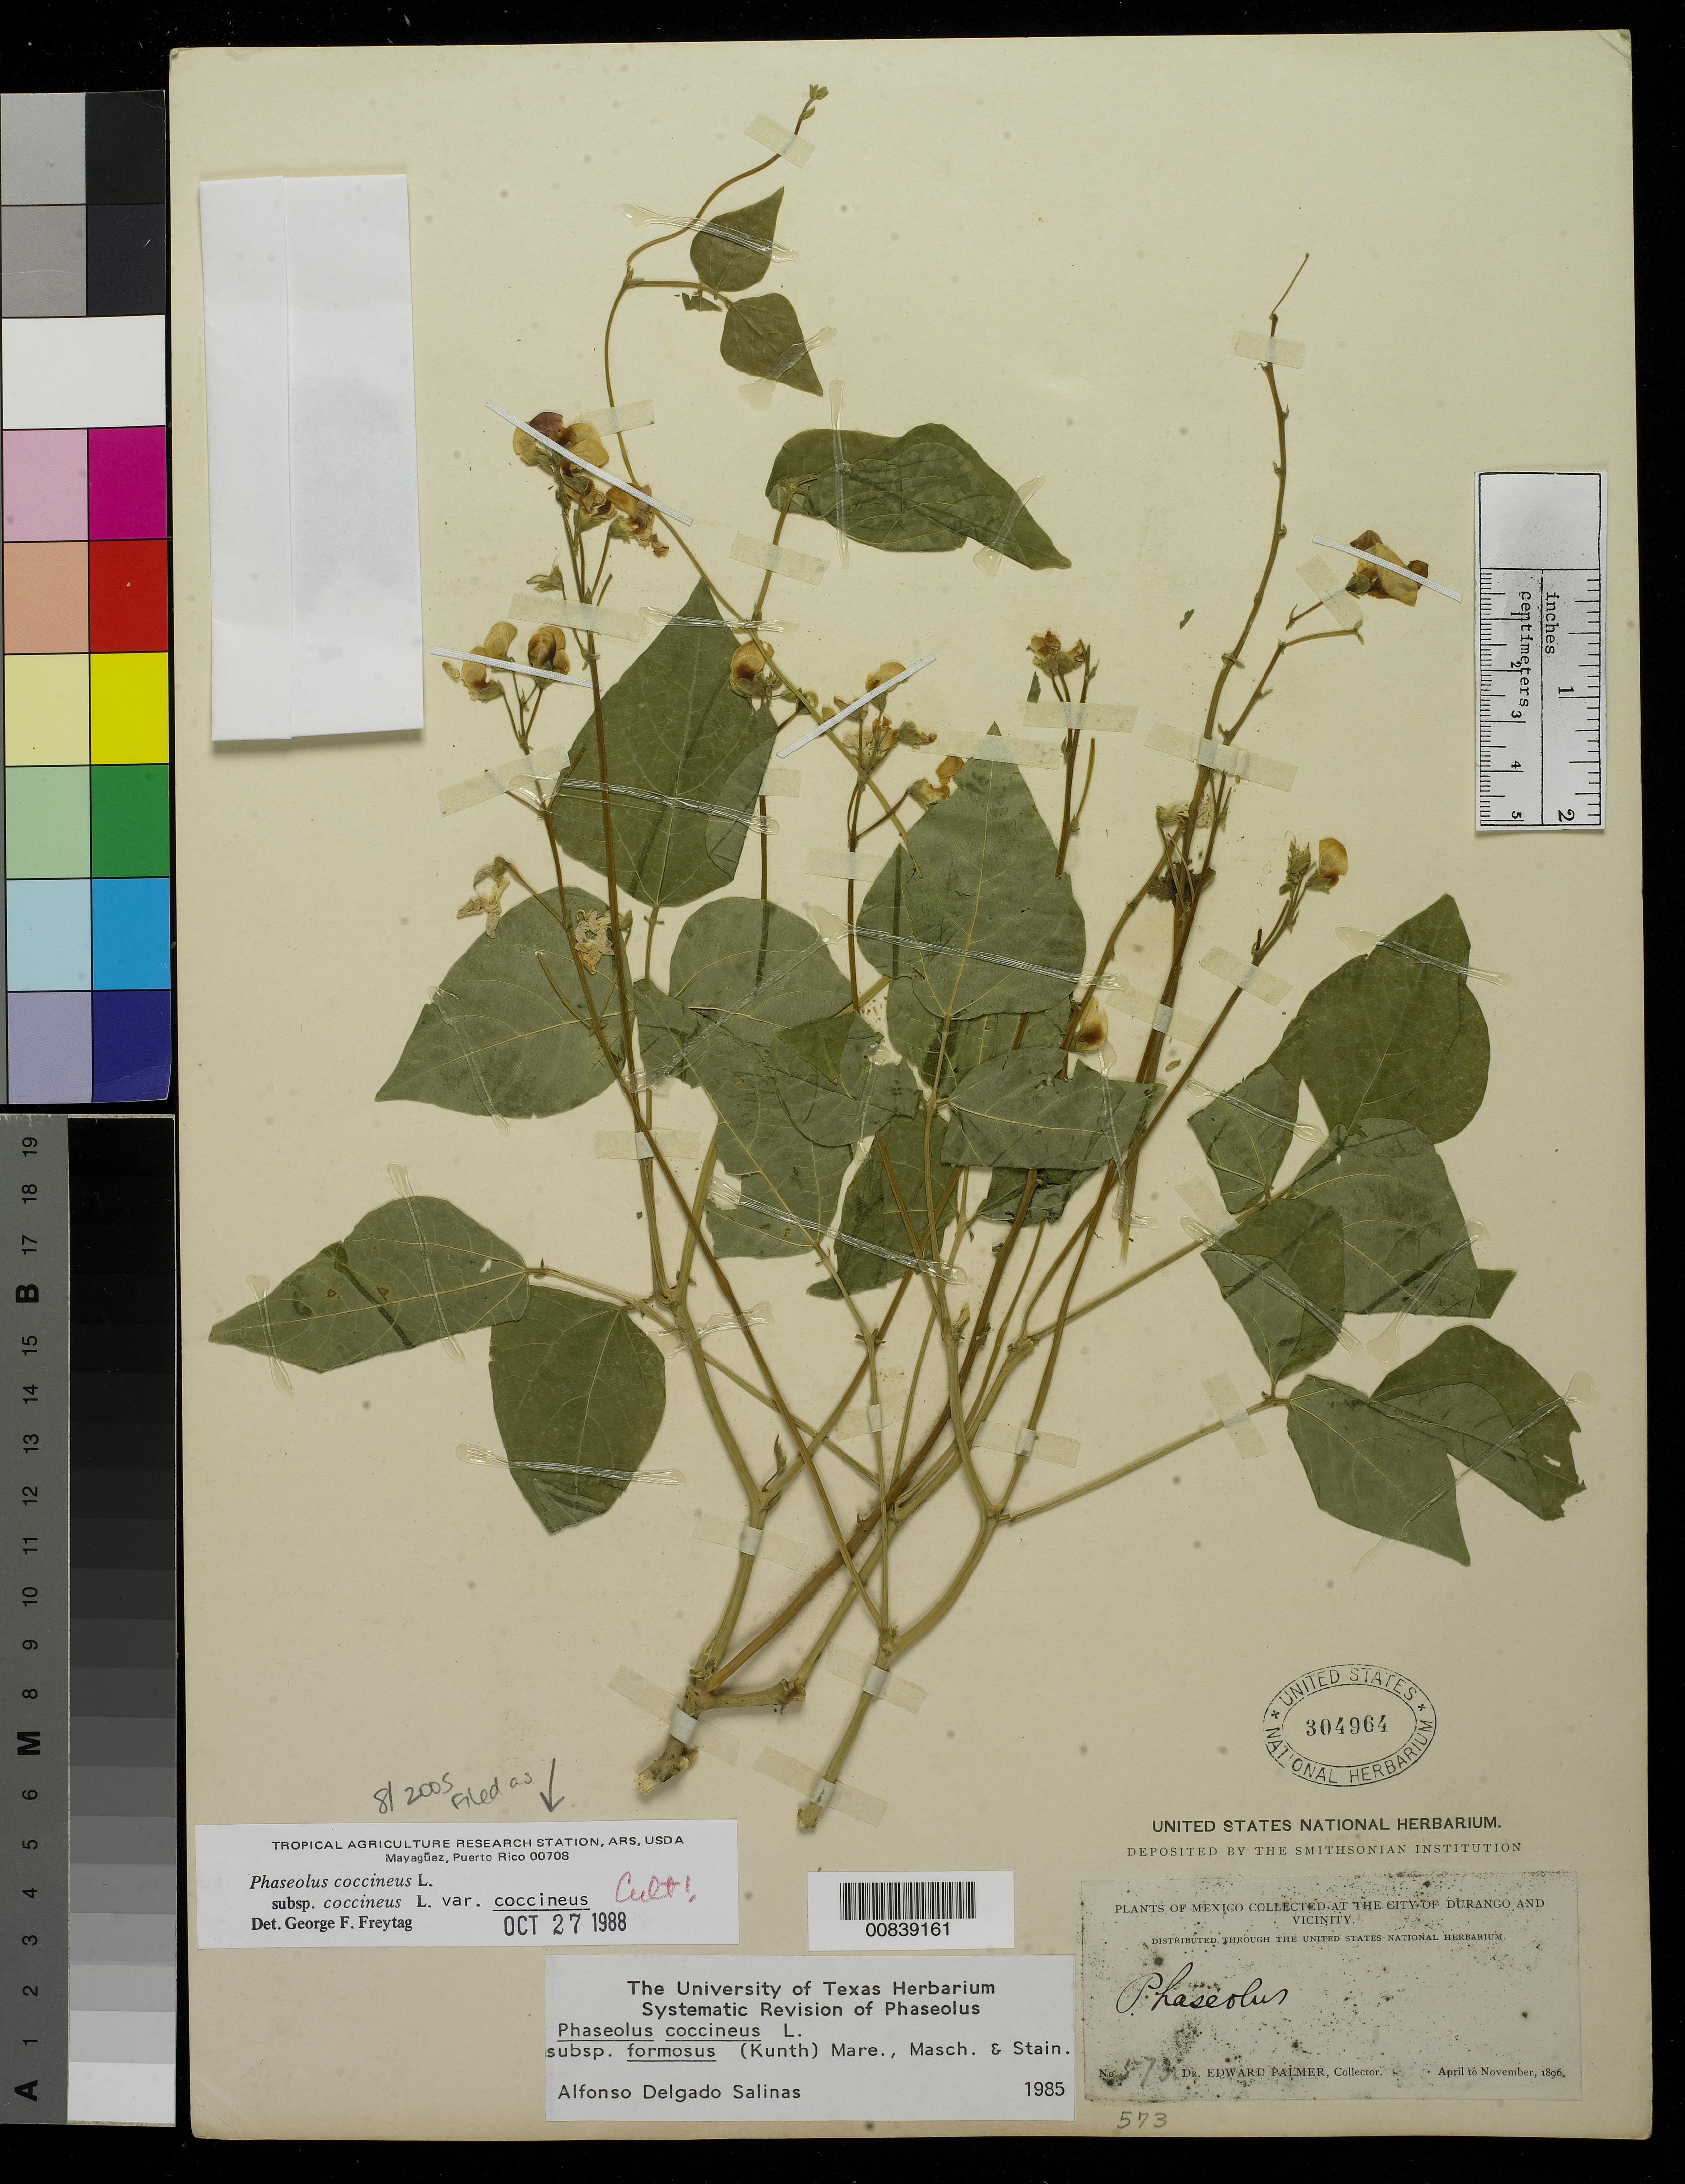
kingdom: Plantae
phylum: Tracheophyta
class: Magnoliopsida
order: Fabales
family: Fabaceae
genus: Phaseolus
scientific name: Phaseolus coccineus var. coccineus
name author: L.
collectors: E. Palmer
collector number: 573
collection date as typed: Apr 1896 to -- Nov 1896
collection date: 1896-04/1896-11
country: Mexico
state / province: Durango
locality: City of Durango and vicinity.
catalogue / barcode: US 304964